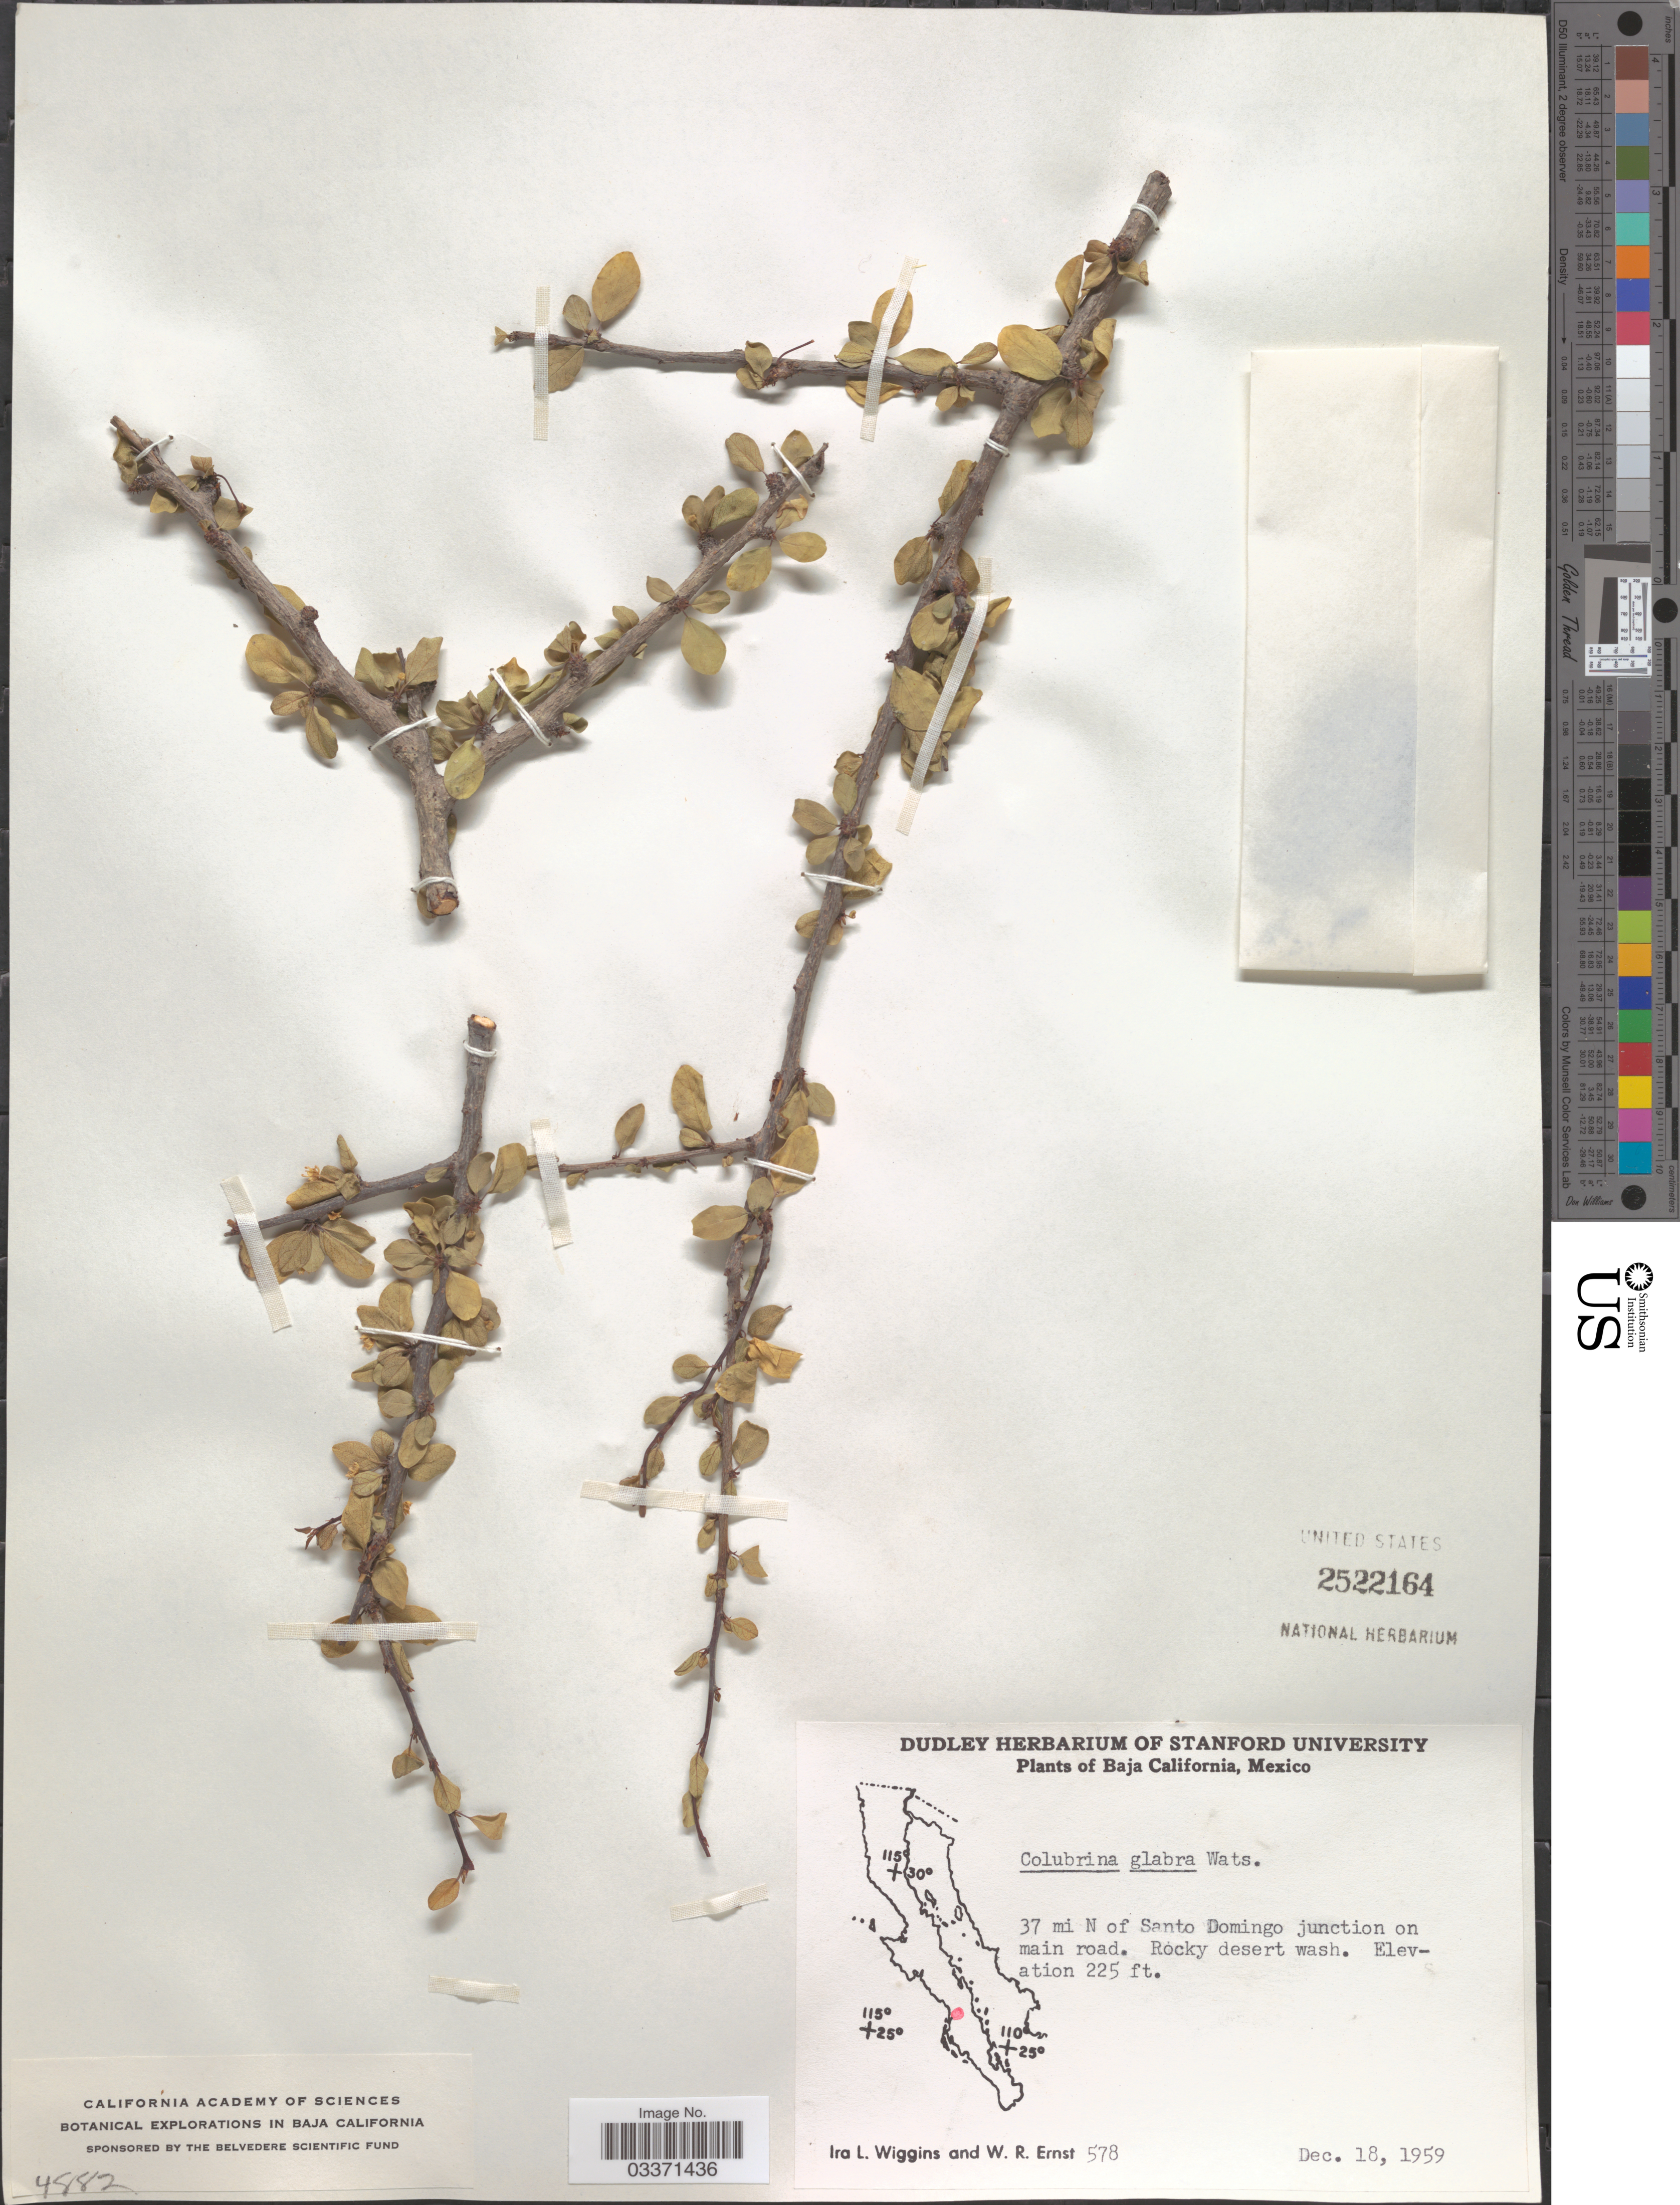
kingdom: Plantae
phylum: Tracheophyta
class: Magnoliopsida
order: Rosales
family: Rhamnaceae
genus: Colubrina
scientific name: Colubrina viridis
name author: (M.E. Jones) M.C. Johnst.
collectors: I. L. Wiggins & W. R. Ernst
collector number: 578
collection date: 1959-12-18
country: Mexico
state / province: Baja California Sur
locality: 37 mi N of Santo Domingo junction on main road.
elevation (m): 69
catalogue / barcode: US 2522164